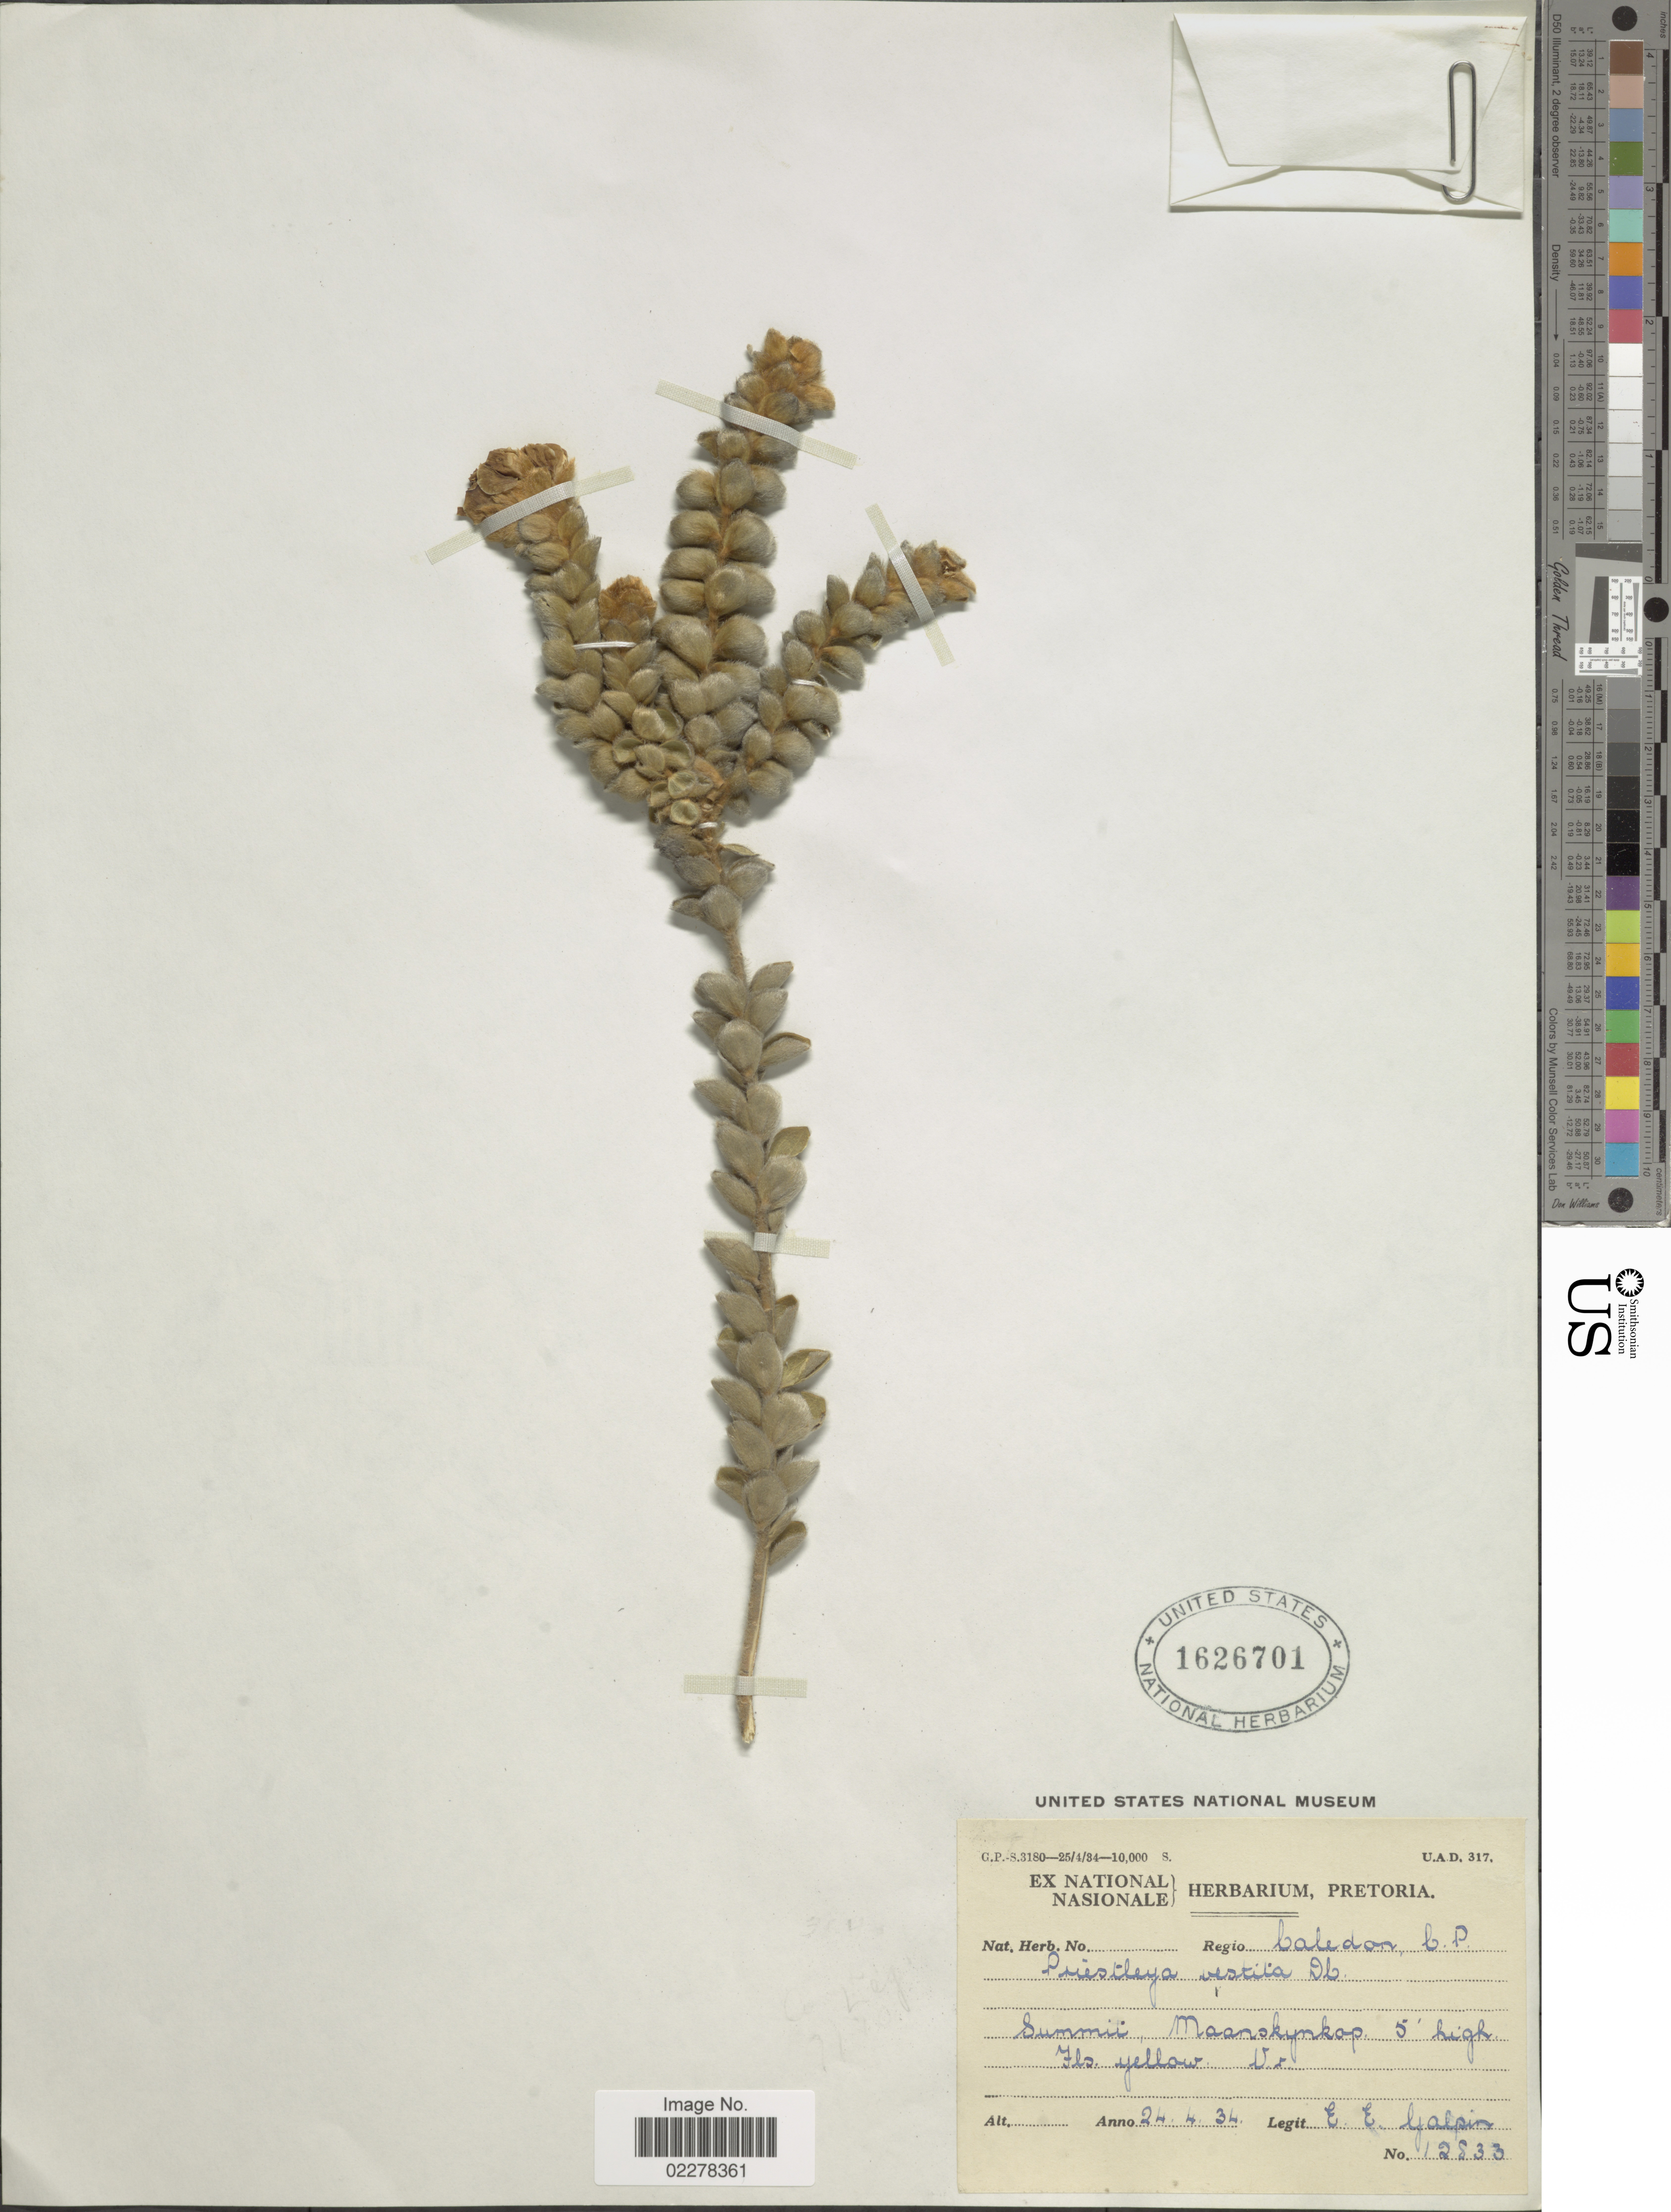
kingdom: Plantae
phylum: Tracheophyta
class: Magnoliopsida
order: Fabales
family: Fabaceae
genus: Liparia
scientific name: Liparia vestita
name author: Thunb.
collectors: E. Galpin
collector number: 12833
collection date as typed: Transcribed d/m/y: 24/4/34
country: South Africa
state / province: Western Cape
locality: Caledon, C.P. Summit, Maanskynkop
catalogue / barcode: US 1626701